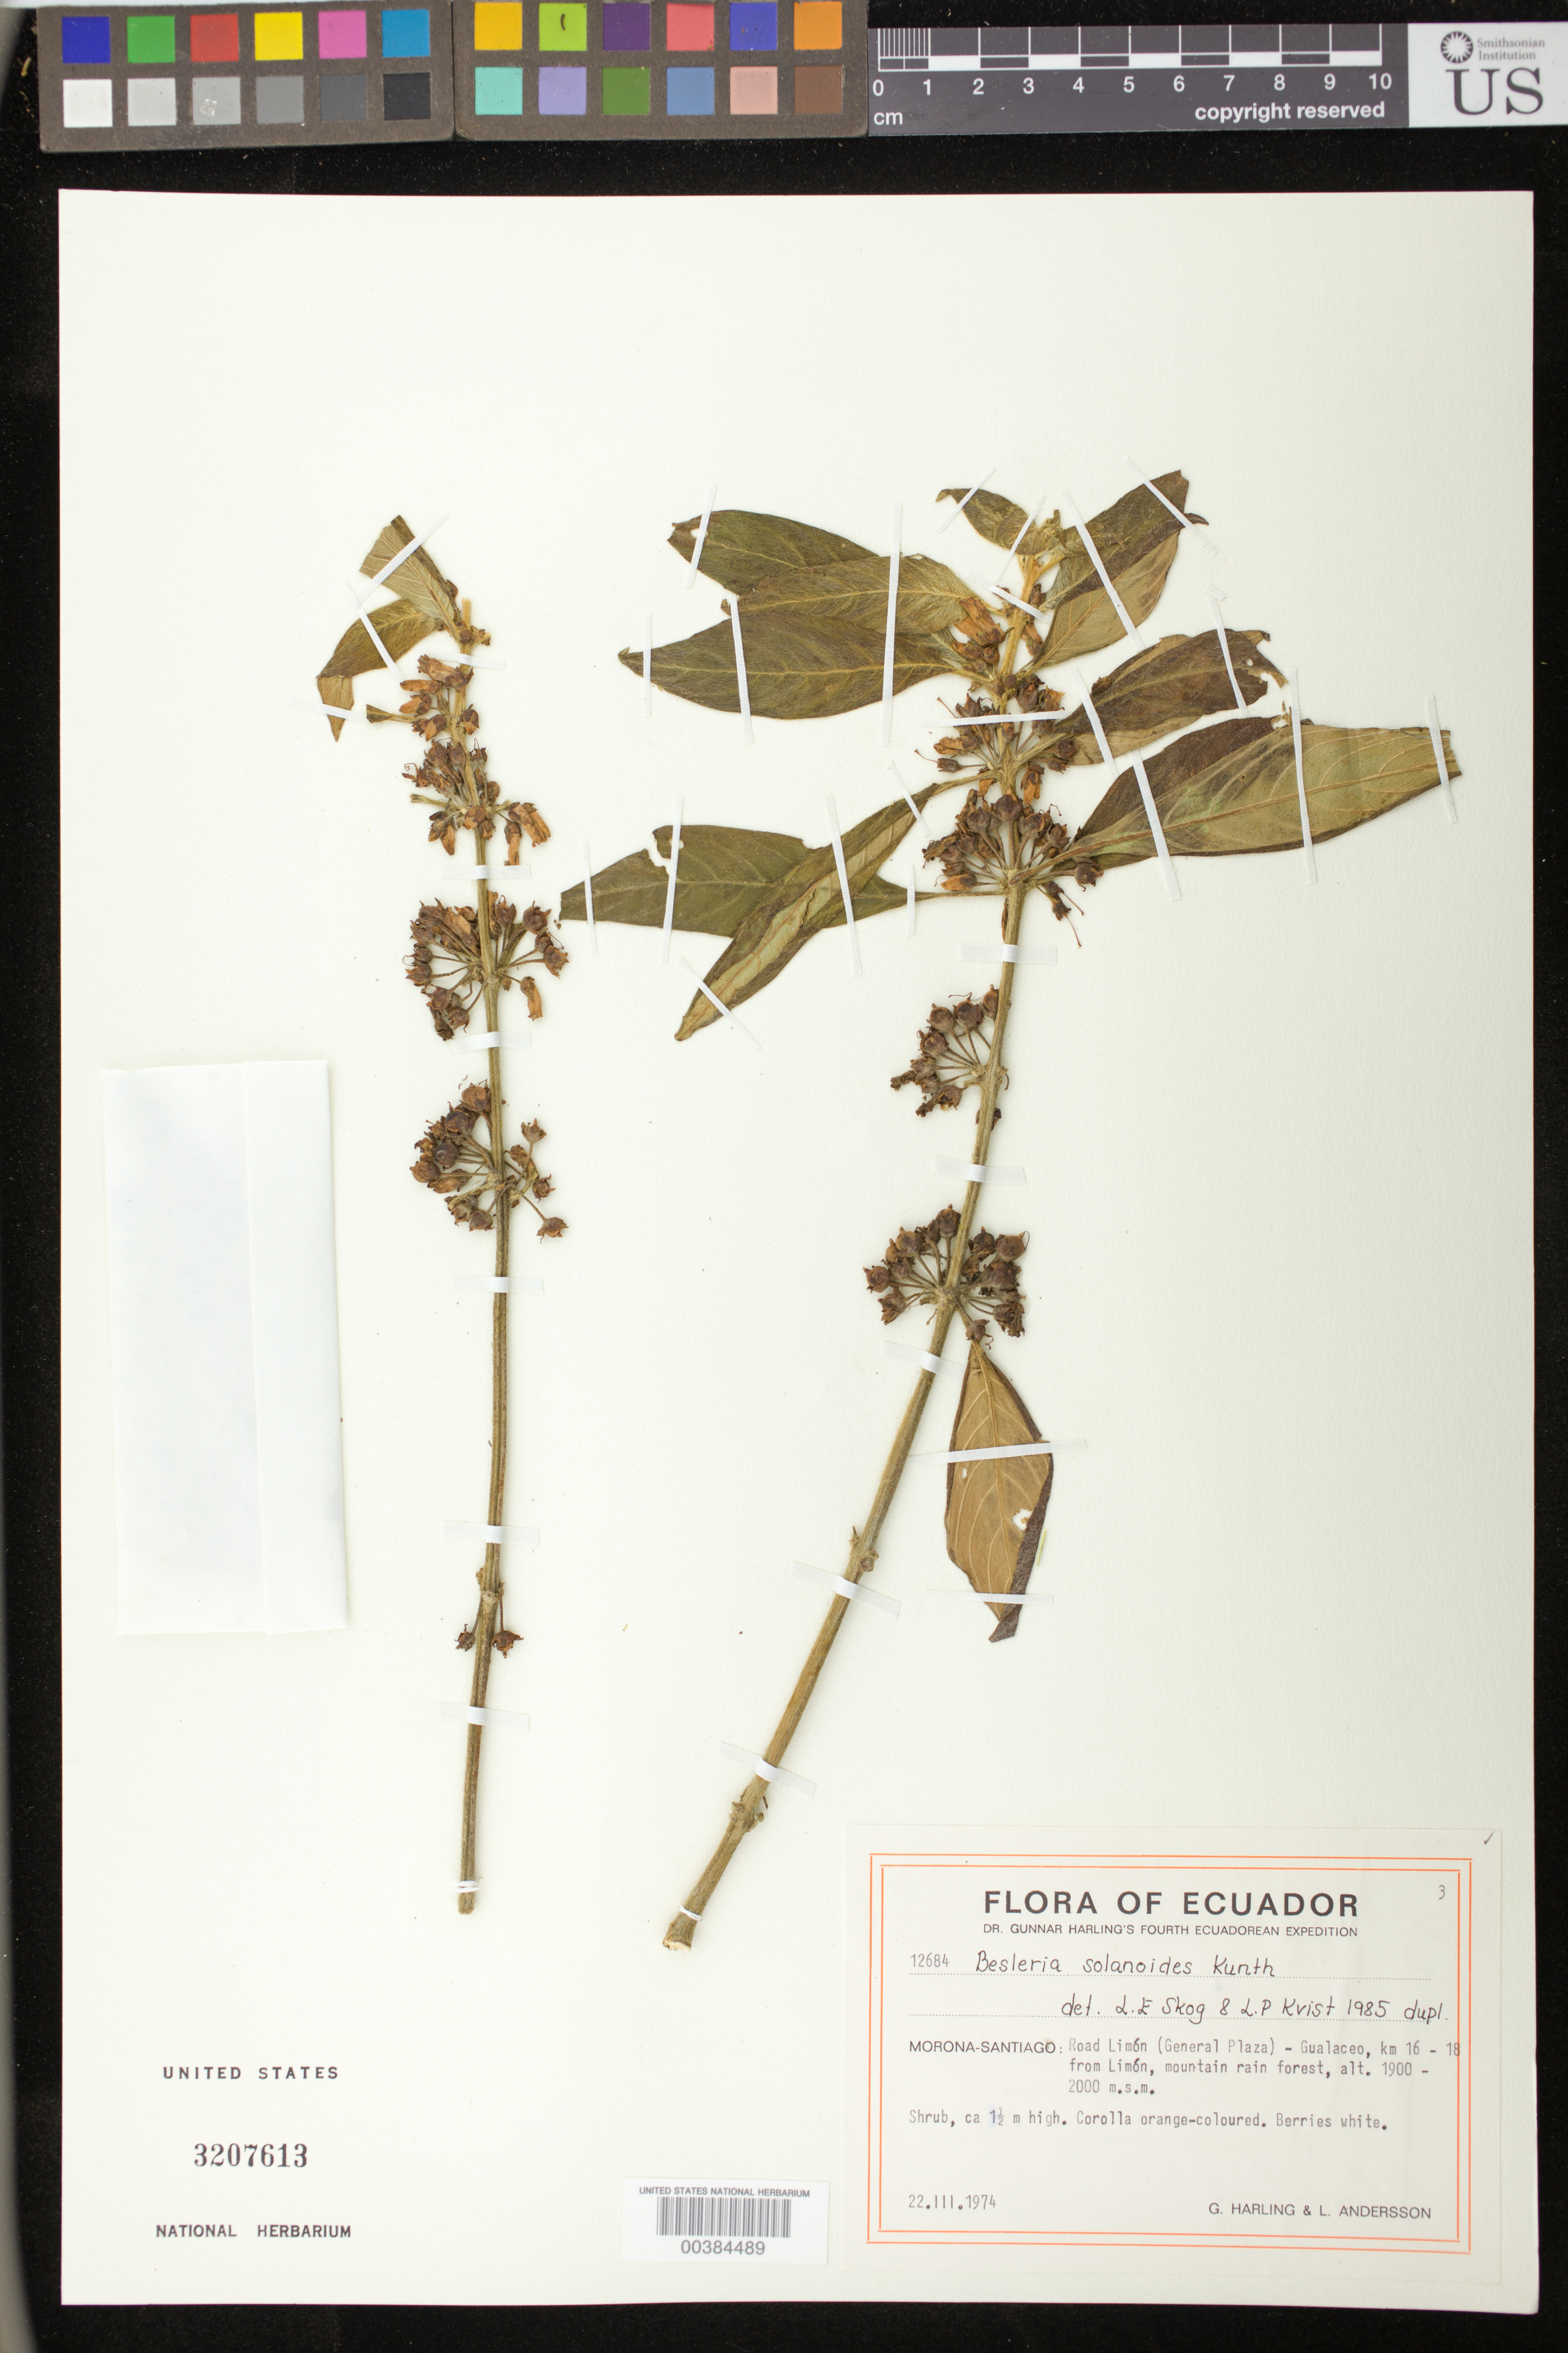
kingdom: Plantae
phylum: Tracheophyta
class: Magnoliopsida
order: Lamiales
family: Gesneriaceae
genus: Besleria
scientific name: Besleria solanoides var. solanoides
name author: Kunth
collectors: G. Harling & L. Andersson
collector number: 12684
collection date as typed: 22 Mar 1974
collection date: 1974-03-22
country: Ecuador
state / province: Morona-Santiago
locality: Limon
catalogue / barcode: US 3207613